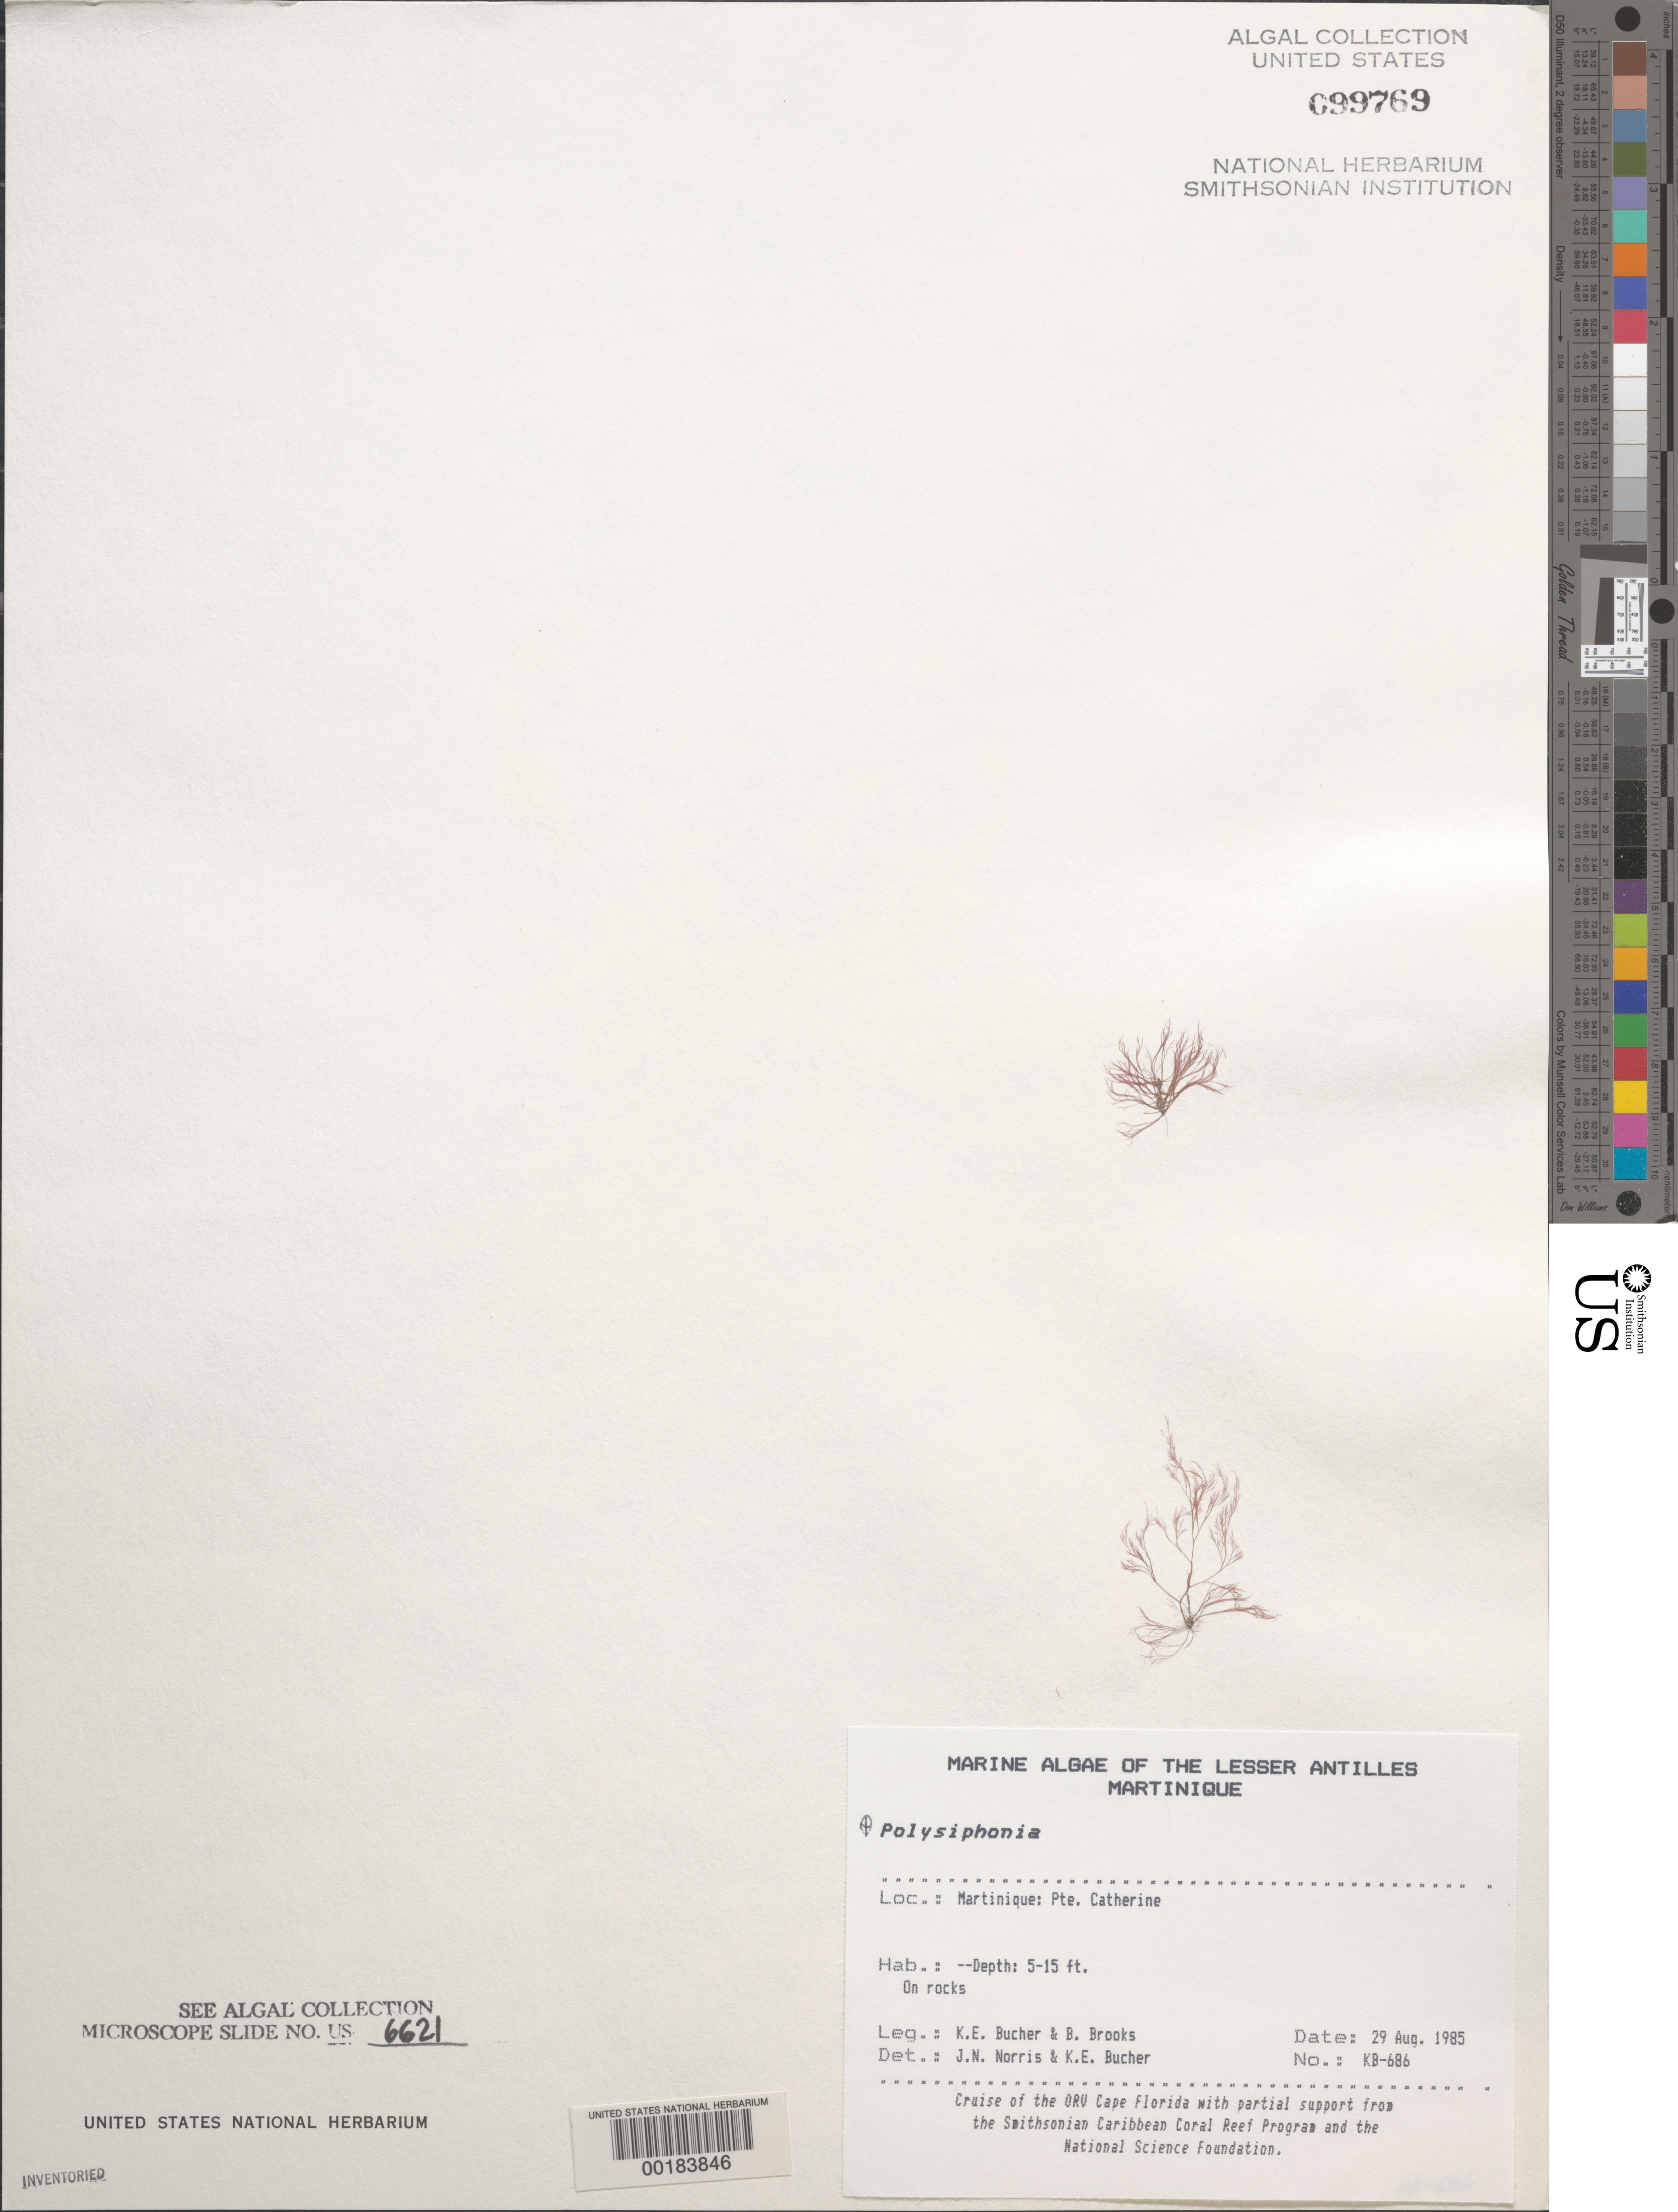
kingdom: Plantae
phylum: Rhodophyta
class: Florideophyceae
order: Ceramiales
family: Rhodomelaceae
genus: Polysiphonia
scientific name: Polysiphonia sp.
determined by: Norris, J. N.; Bucher, K. E.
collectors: K. E. Bucher & B. Brooks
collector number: Kb-686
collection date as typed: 29 Aug 1985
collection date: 1985-08-29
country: Martinique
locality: Pointe Catherine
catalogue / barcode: US 99769